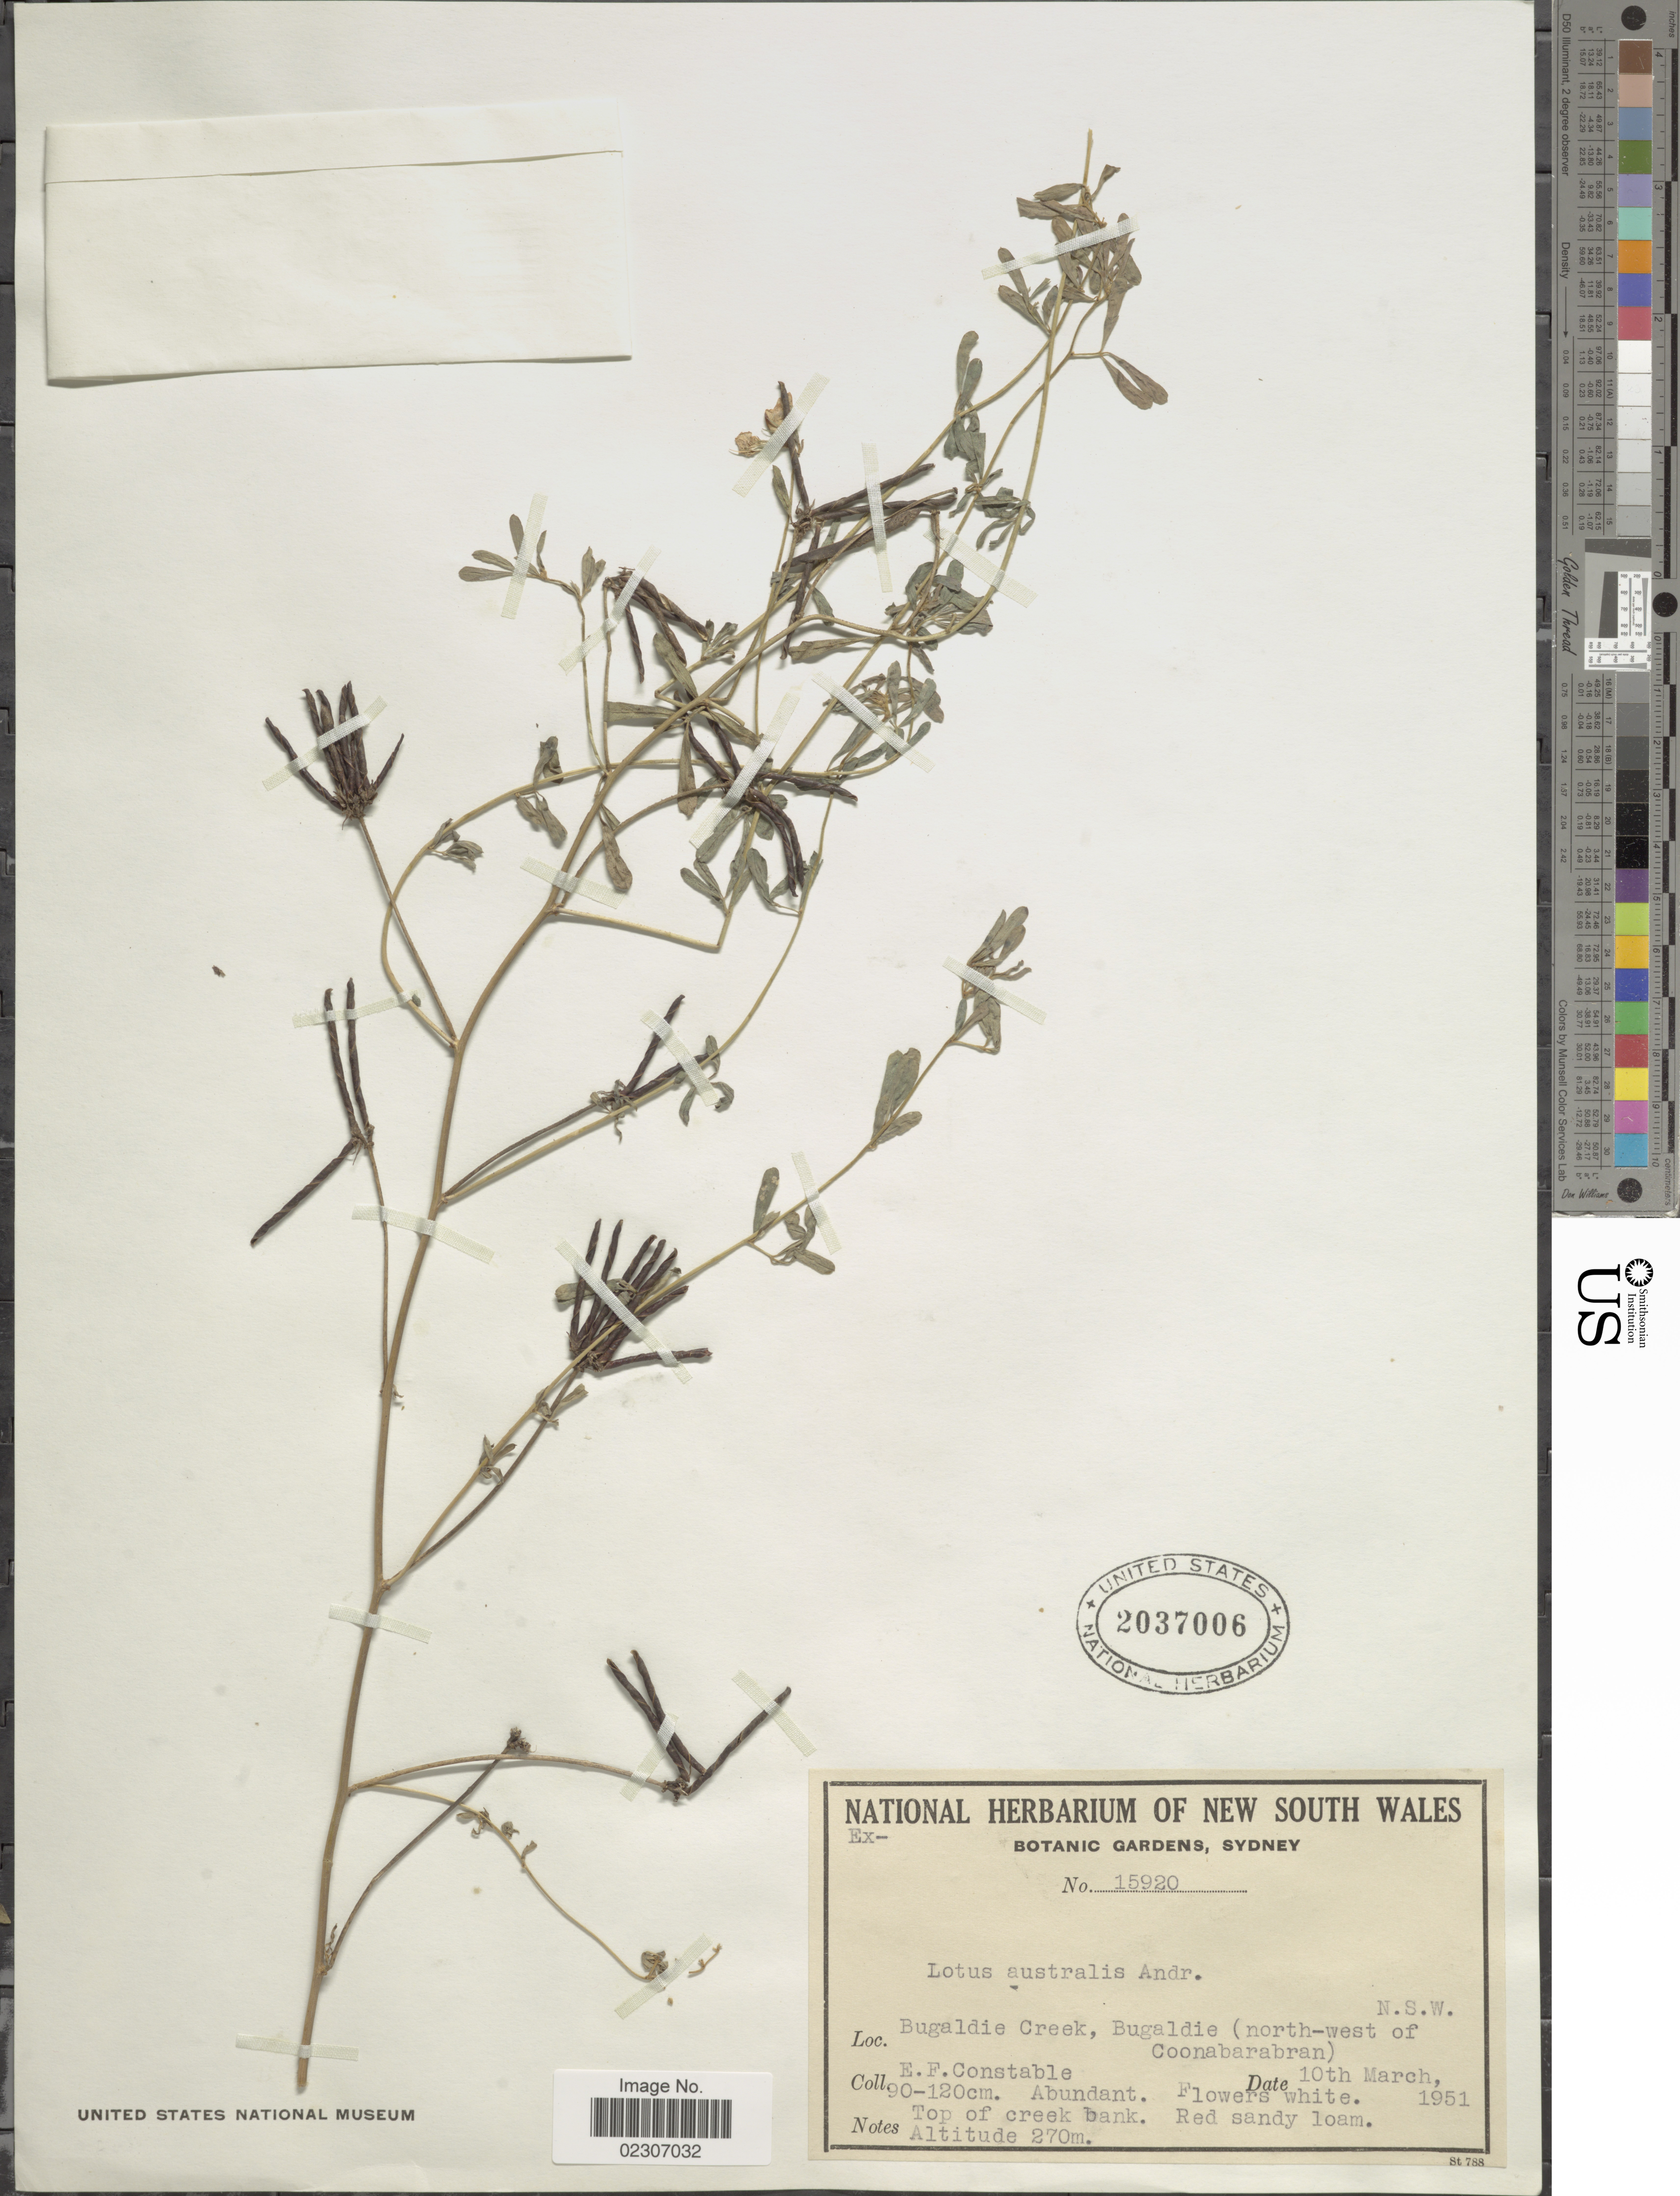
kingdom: Plantae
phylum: Tracheophyta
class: Magnoliopsida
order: Fabales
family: Fabaceae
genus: Lotus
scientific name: Lotus australis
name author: Andrews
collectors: E. F. Constable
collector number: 15920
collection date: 1951-03-10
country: Australia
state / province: New South Wales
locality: Bugaldie Creek, Bugaldie (north-west of Coonabarabran)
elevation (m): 270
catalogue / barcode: US 2037006